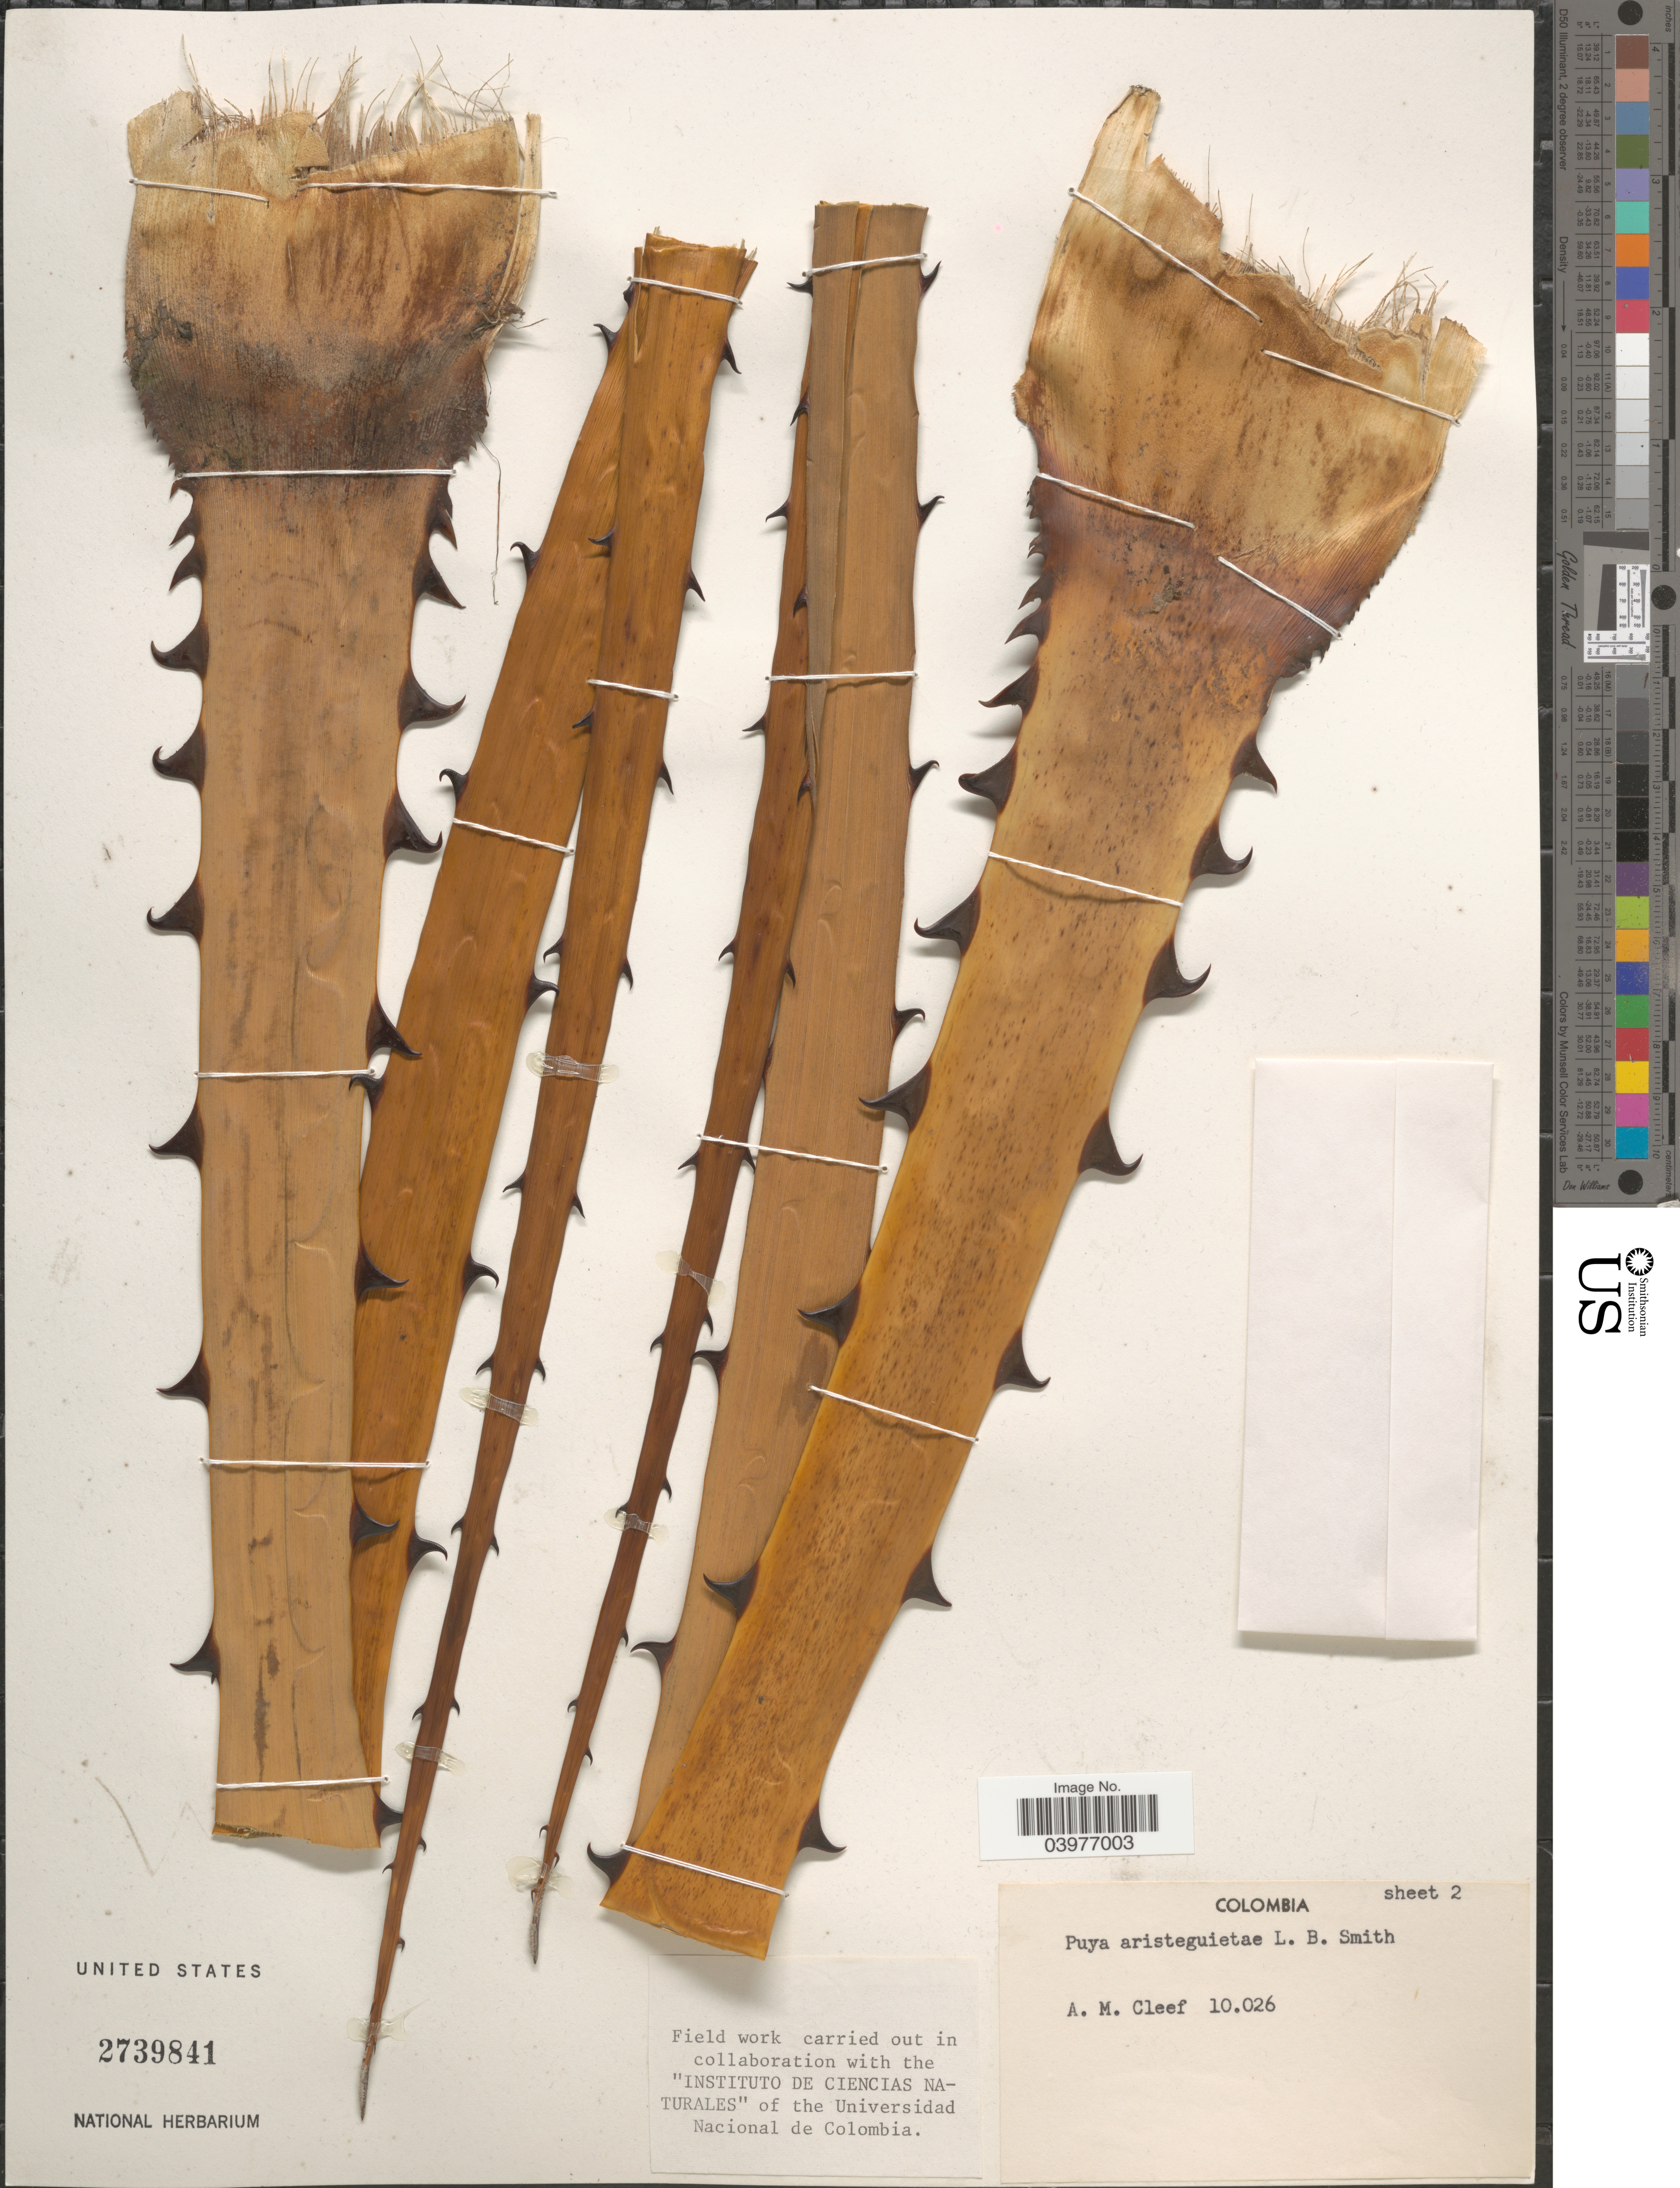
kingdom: Plantae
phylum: Tracheophyta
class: Liliopsida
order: Poales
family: Bromeliaceae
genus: Puya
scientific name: Puya aristeguietae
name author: L.B. Sm.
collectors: A. M. Cleef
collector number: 10026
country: Colombia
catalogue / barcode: US 2739841